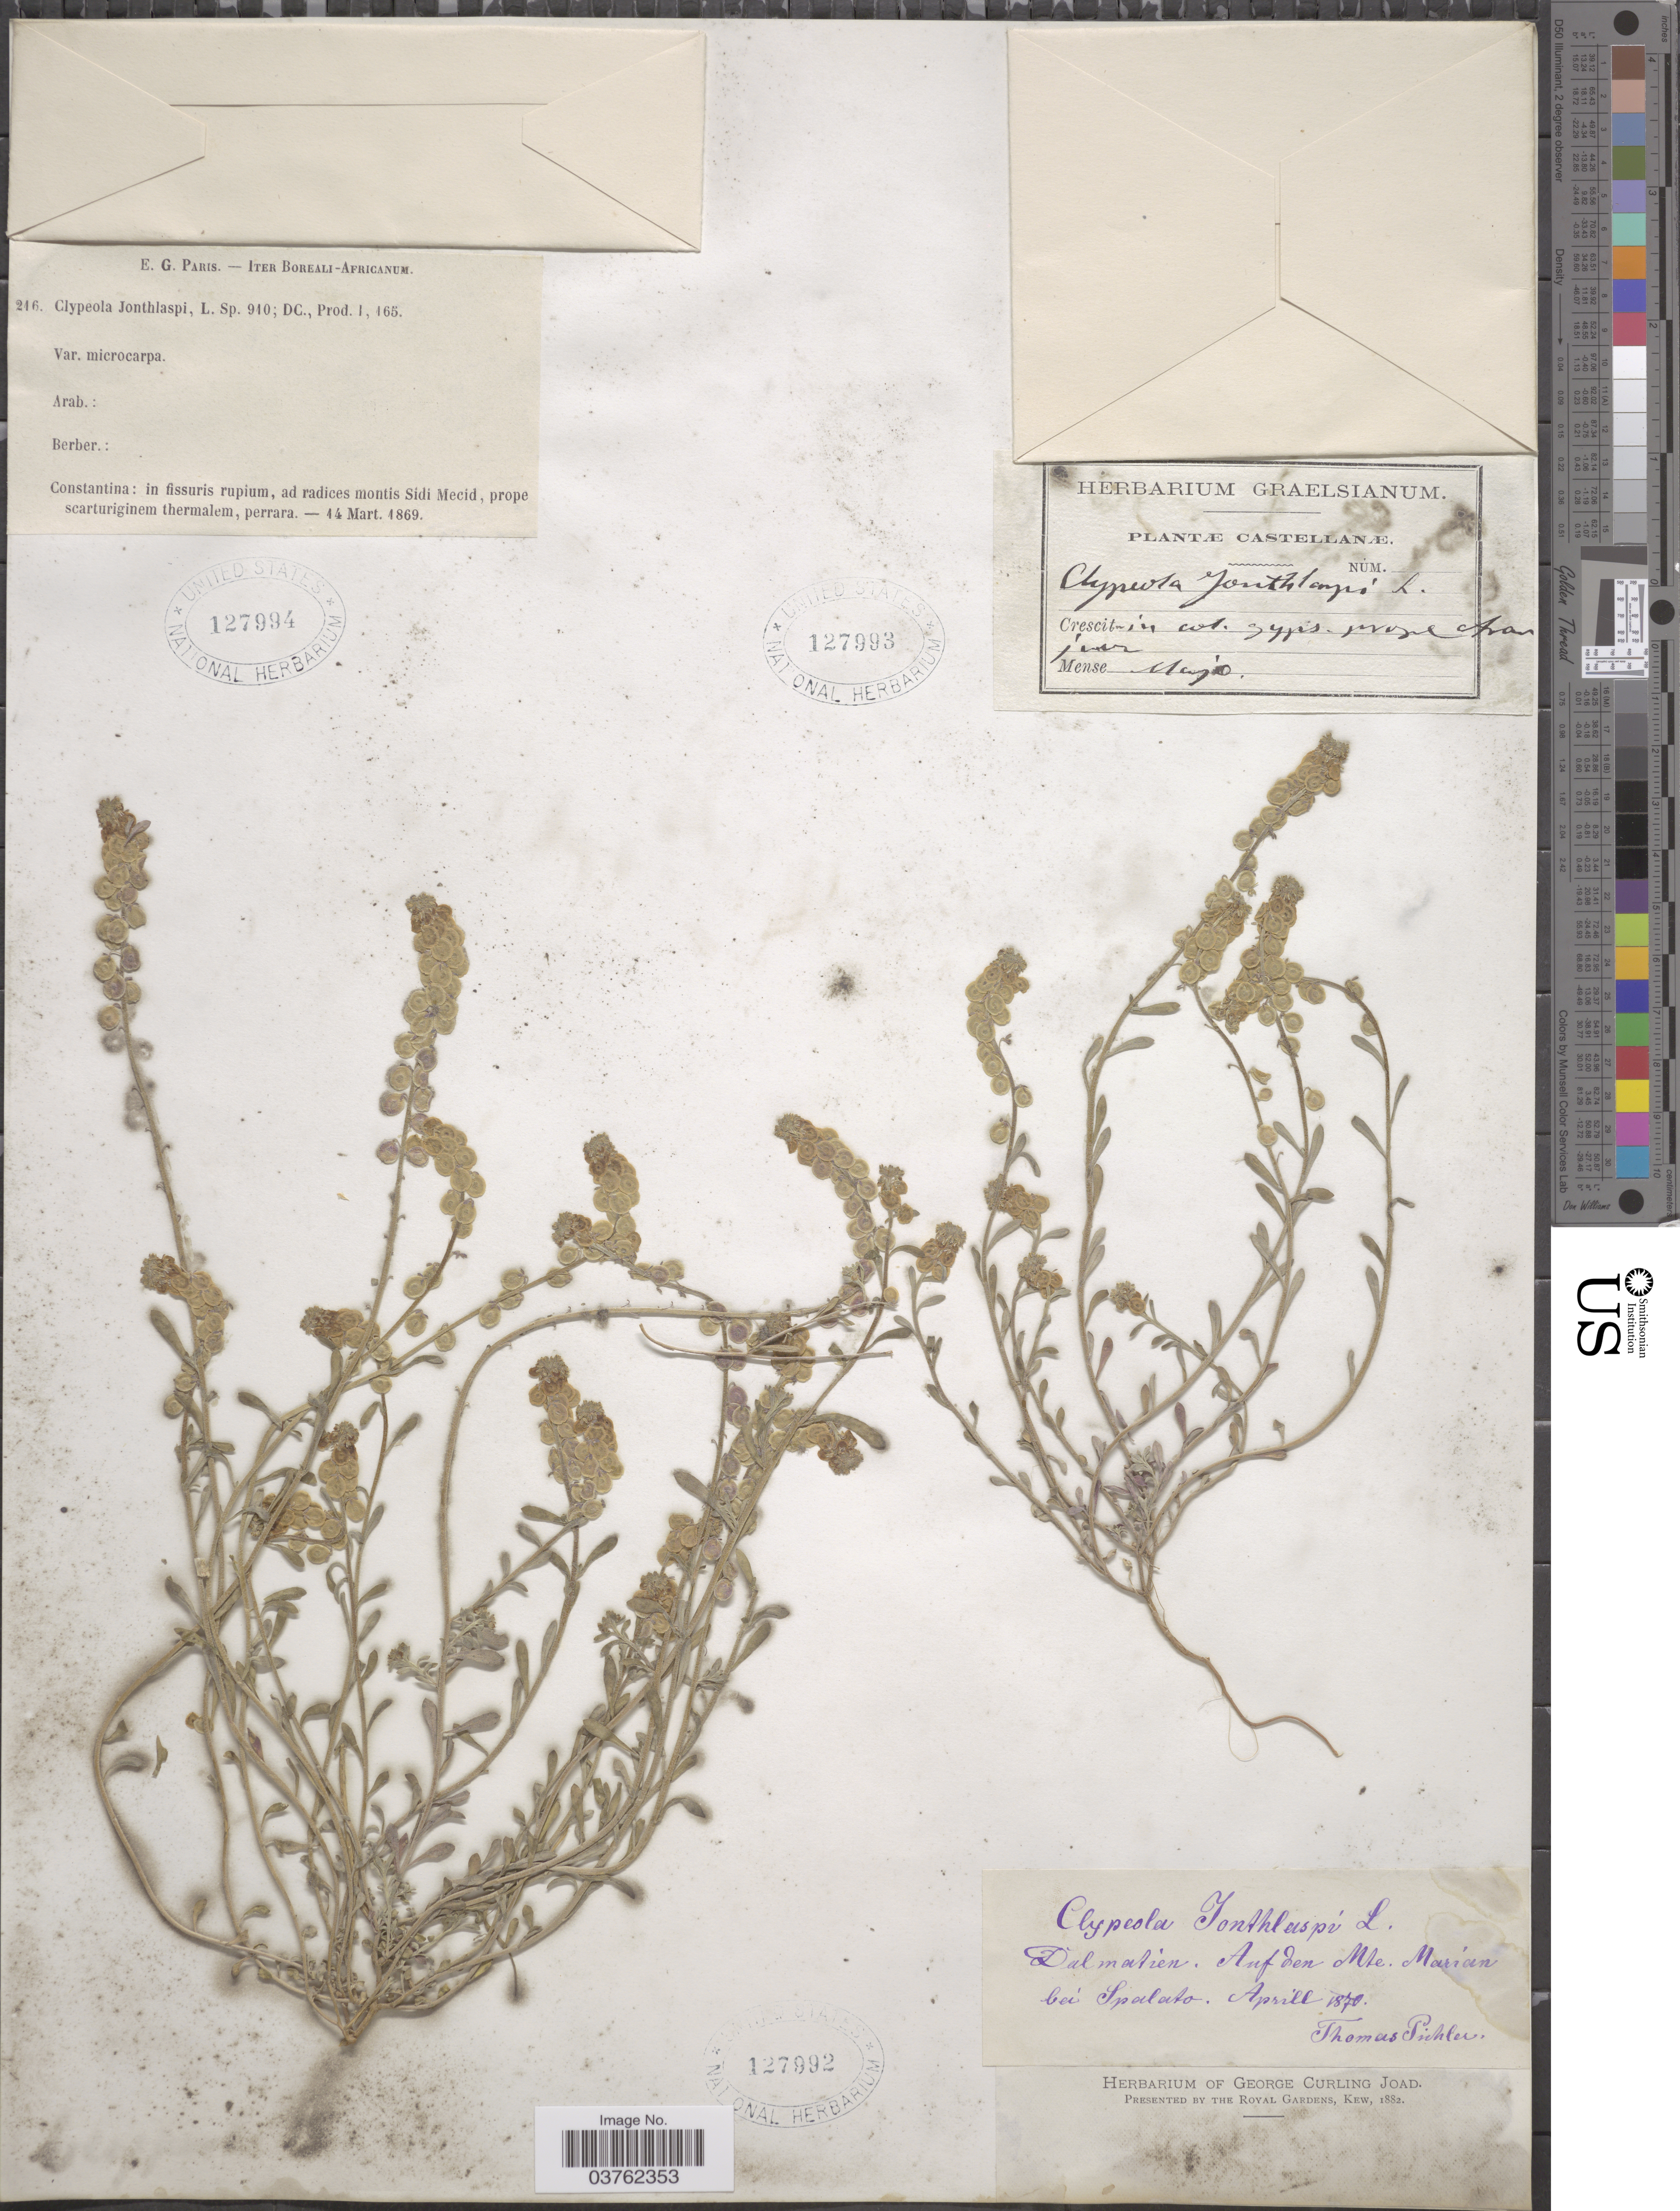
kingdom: Plantae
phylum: Tracheophyta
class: Magnoliopsida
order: Brassicales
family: Brassicaceae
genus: Clypeola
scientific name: Clypeola jonthlaspi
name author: L.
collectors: Paris, E.G.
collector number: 216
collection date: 1869-03-14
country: Algeria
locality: Iter Boreali-Africanum. Constantina: in fissuris rupium, ad radices montis Sidi Mecid, prope scarturiginem thermalem, perrara.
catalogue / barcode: US 127994